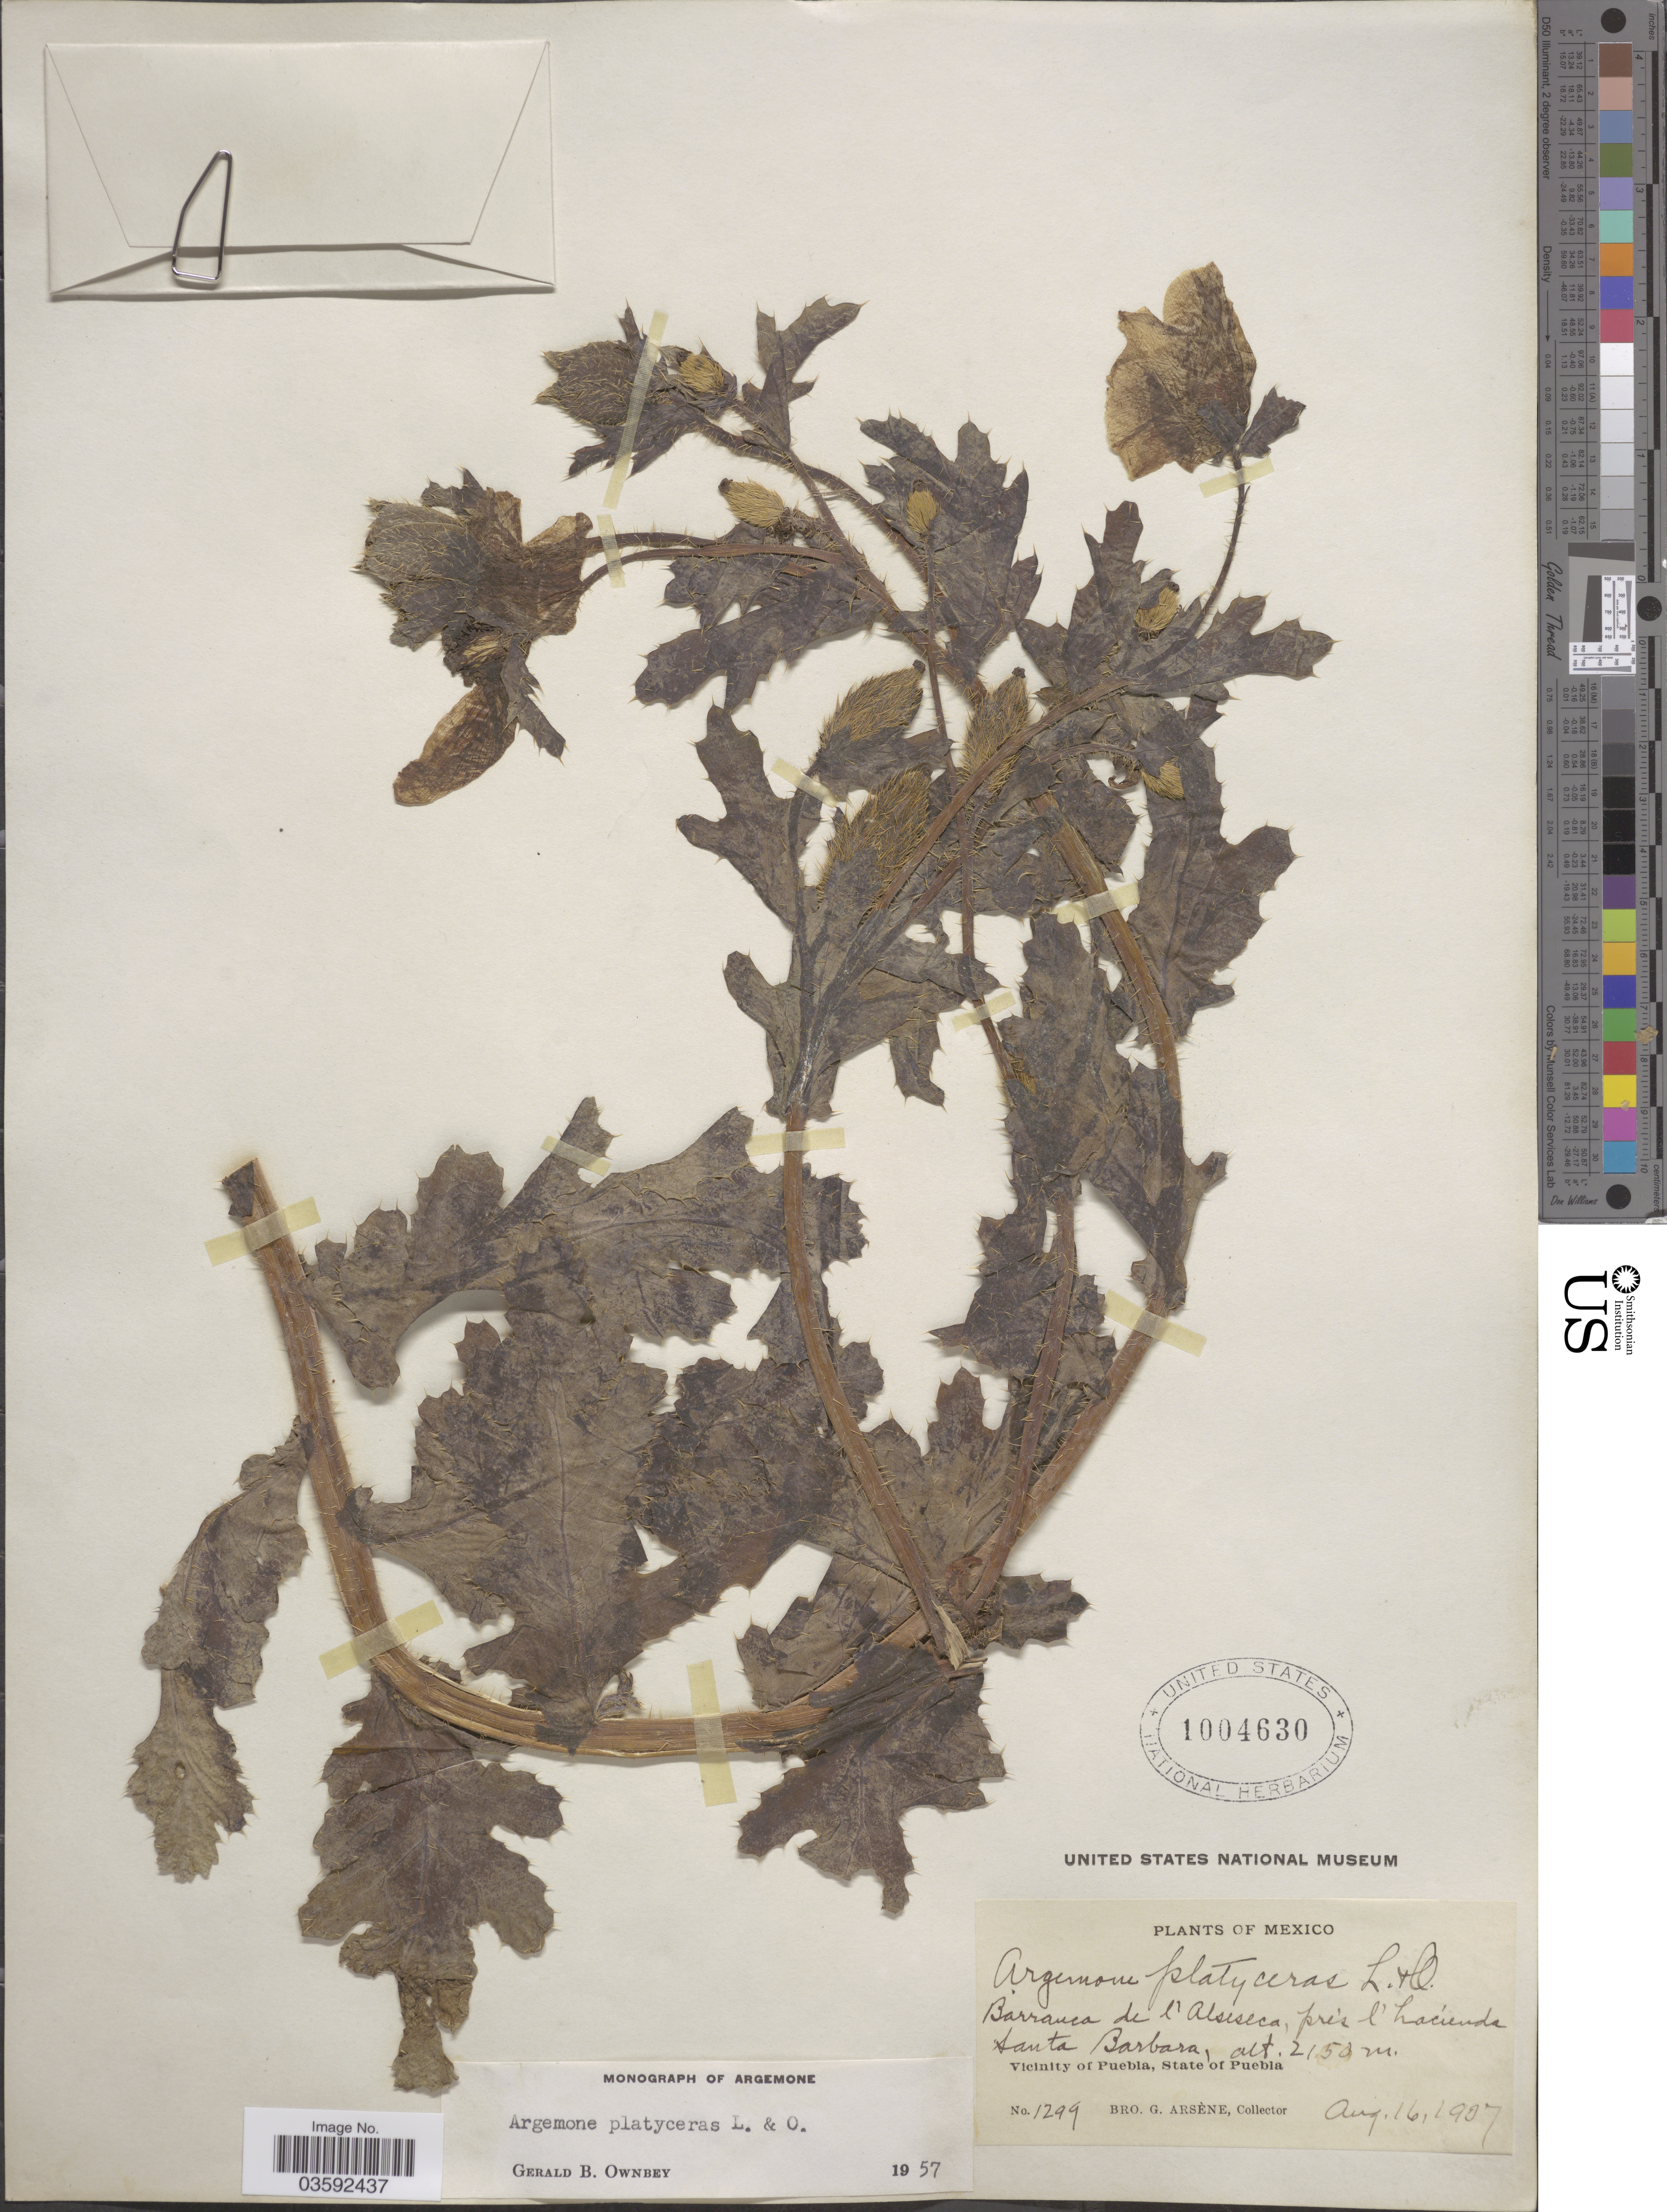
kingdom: Plantae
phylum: Tracheophyta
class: Magnoliopsida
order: Ranunculales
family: Papaveraceae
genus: Argemone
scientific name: Argemone platyceras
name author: Link & Otto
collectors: Bro. G. Arsène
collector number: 1299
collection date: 1907-08-16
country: Mexico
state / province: Puebla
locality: Barranca de l'Alseseca, prés l'hacienda Santa Barbara. Vicinity of Puebla.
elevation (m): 2150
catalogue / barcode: US 1004630